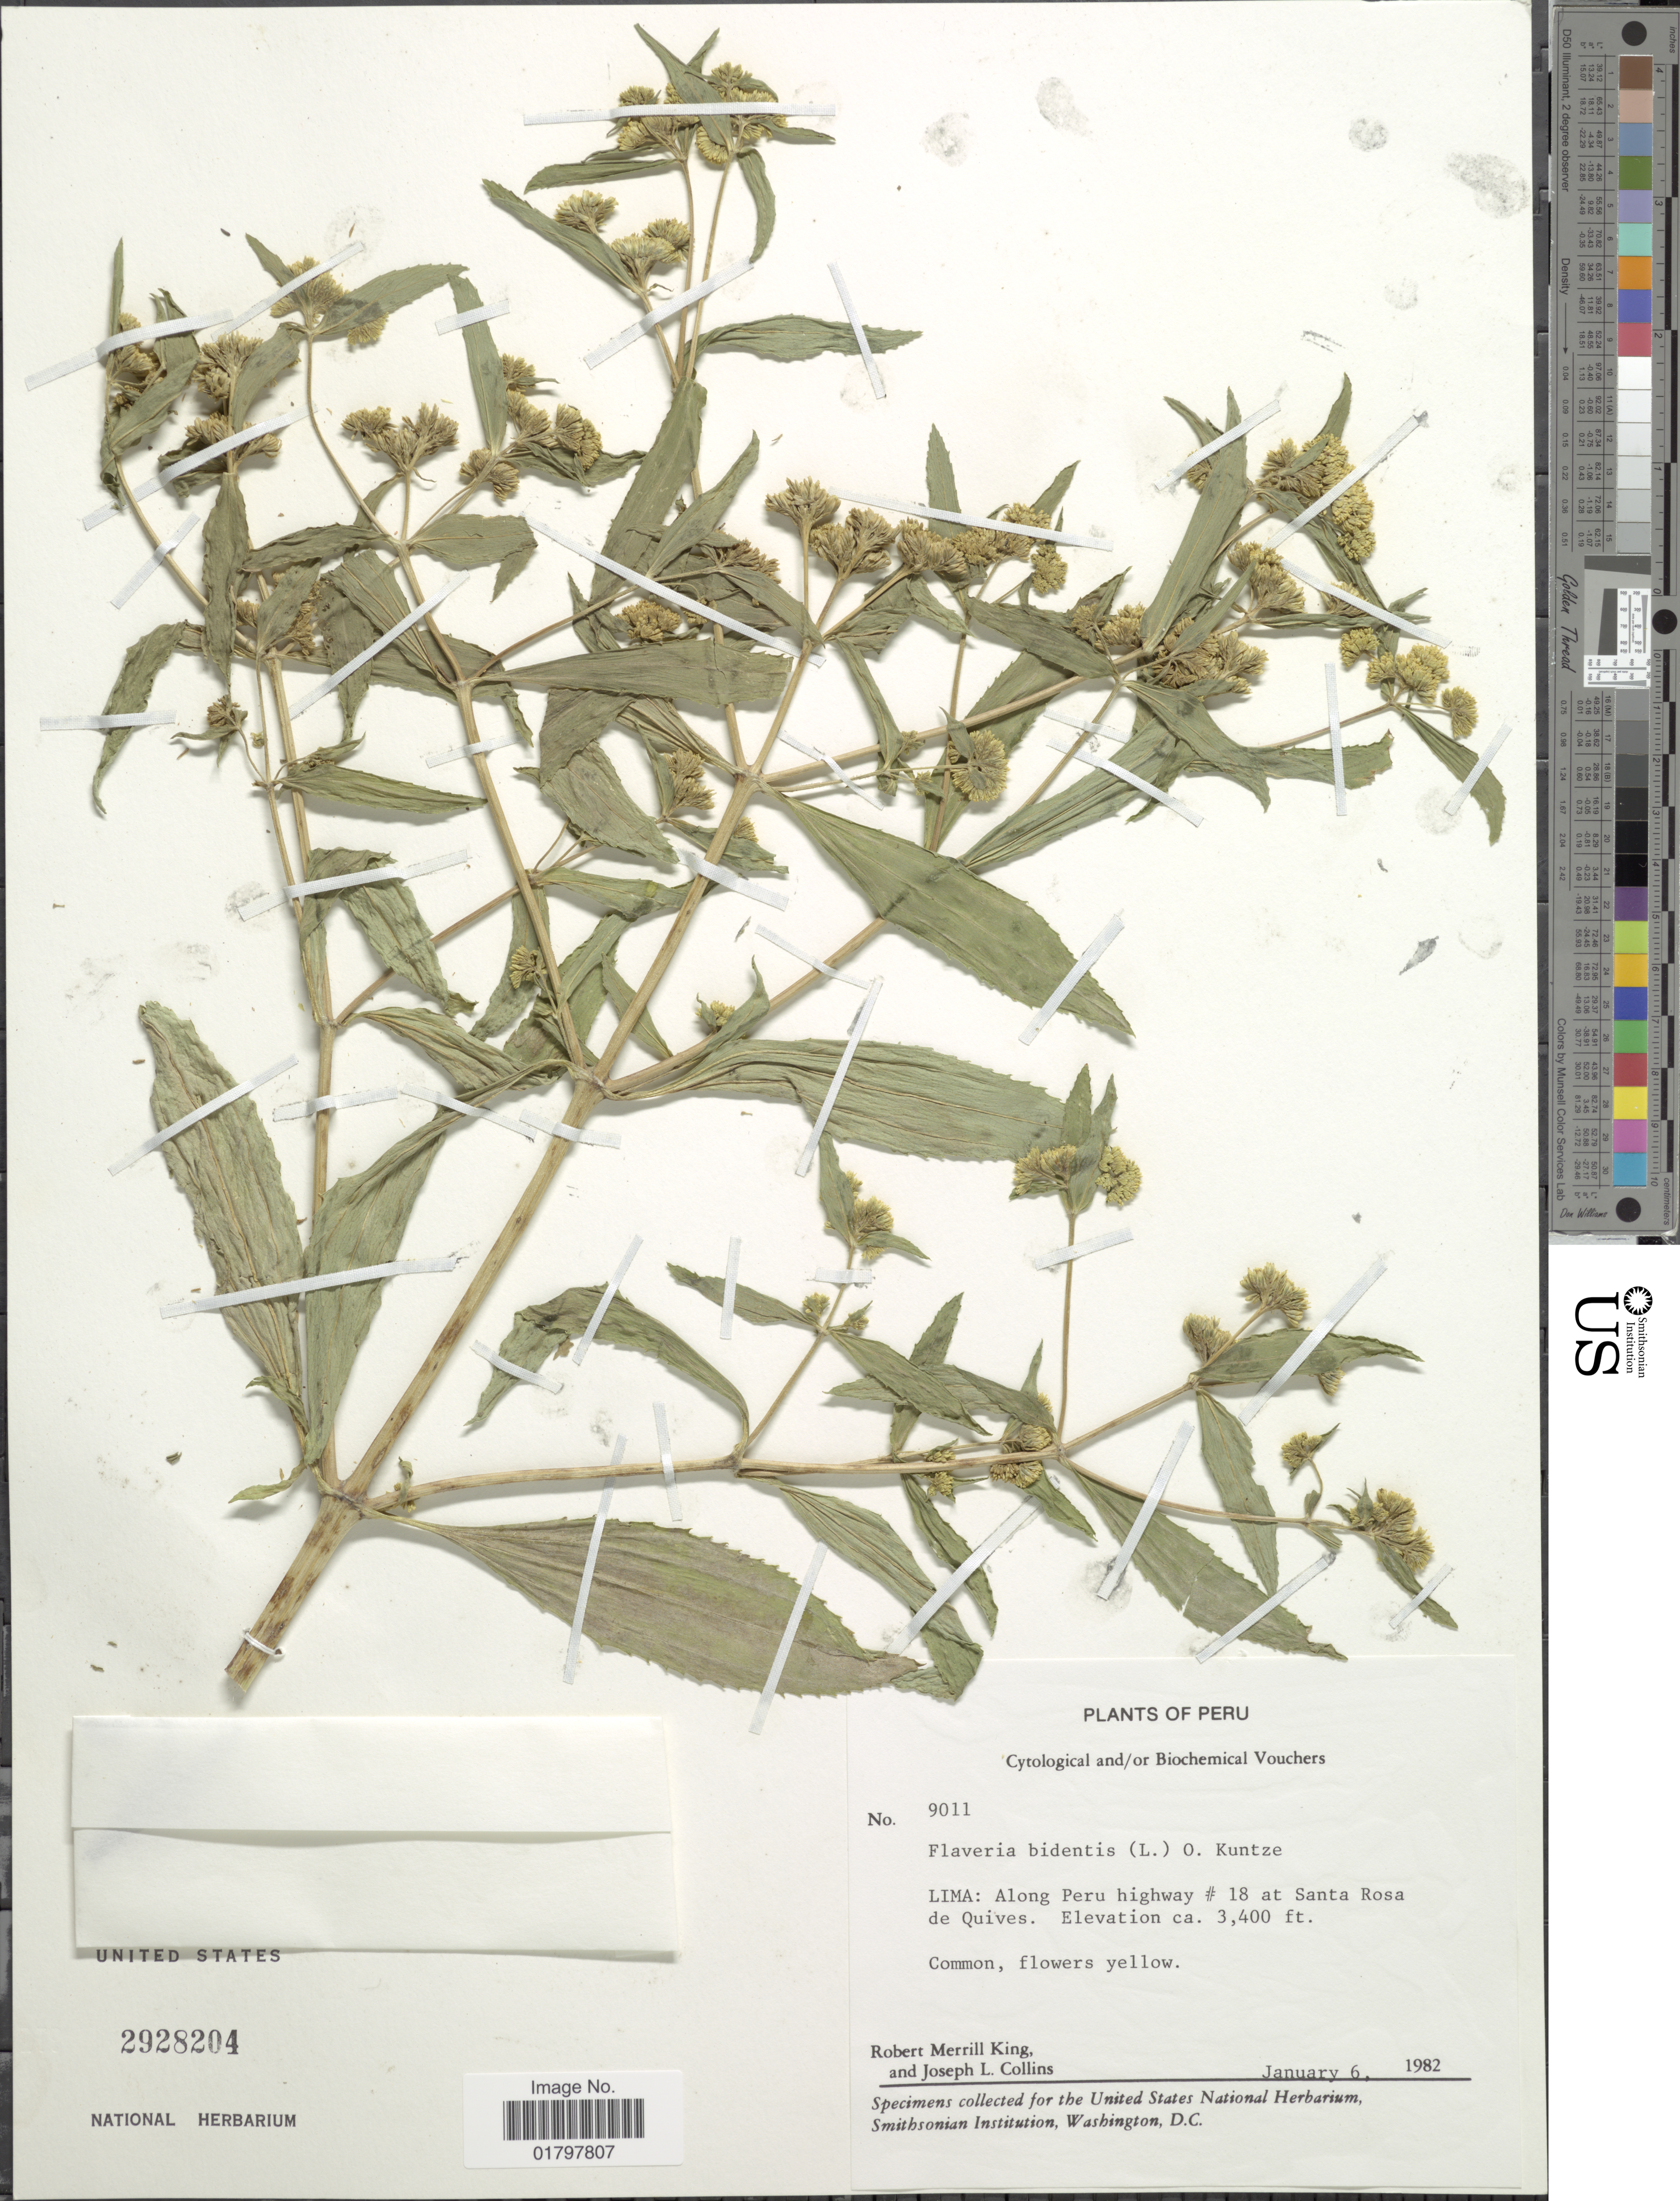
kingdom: Plantae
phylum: Tracheophyta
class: Magnoliopsida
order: Asterales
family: Asteraceae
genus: Flaveria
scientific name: Flaveria bidentis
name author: (L.) Kuntze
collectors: R. M. King & J. L. Collins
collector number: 9011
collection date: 1982-01-06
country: Peru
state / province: Lima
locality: Lima: Along Peru highway # 18 at Santa Rosa de Quives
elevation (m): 1036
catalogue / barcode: US 2928204